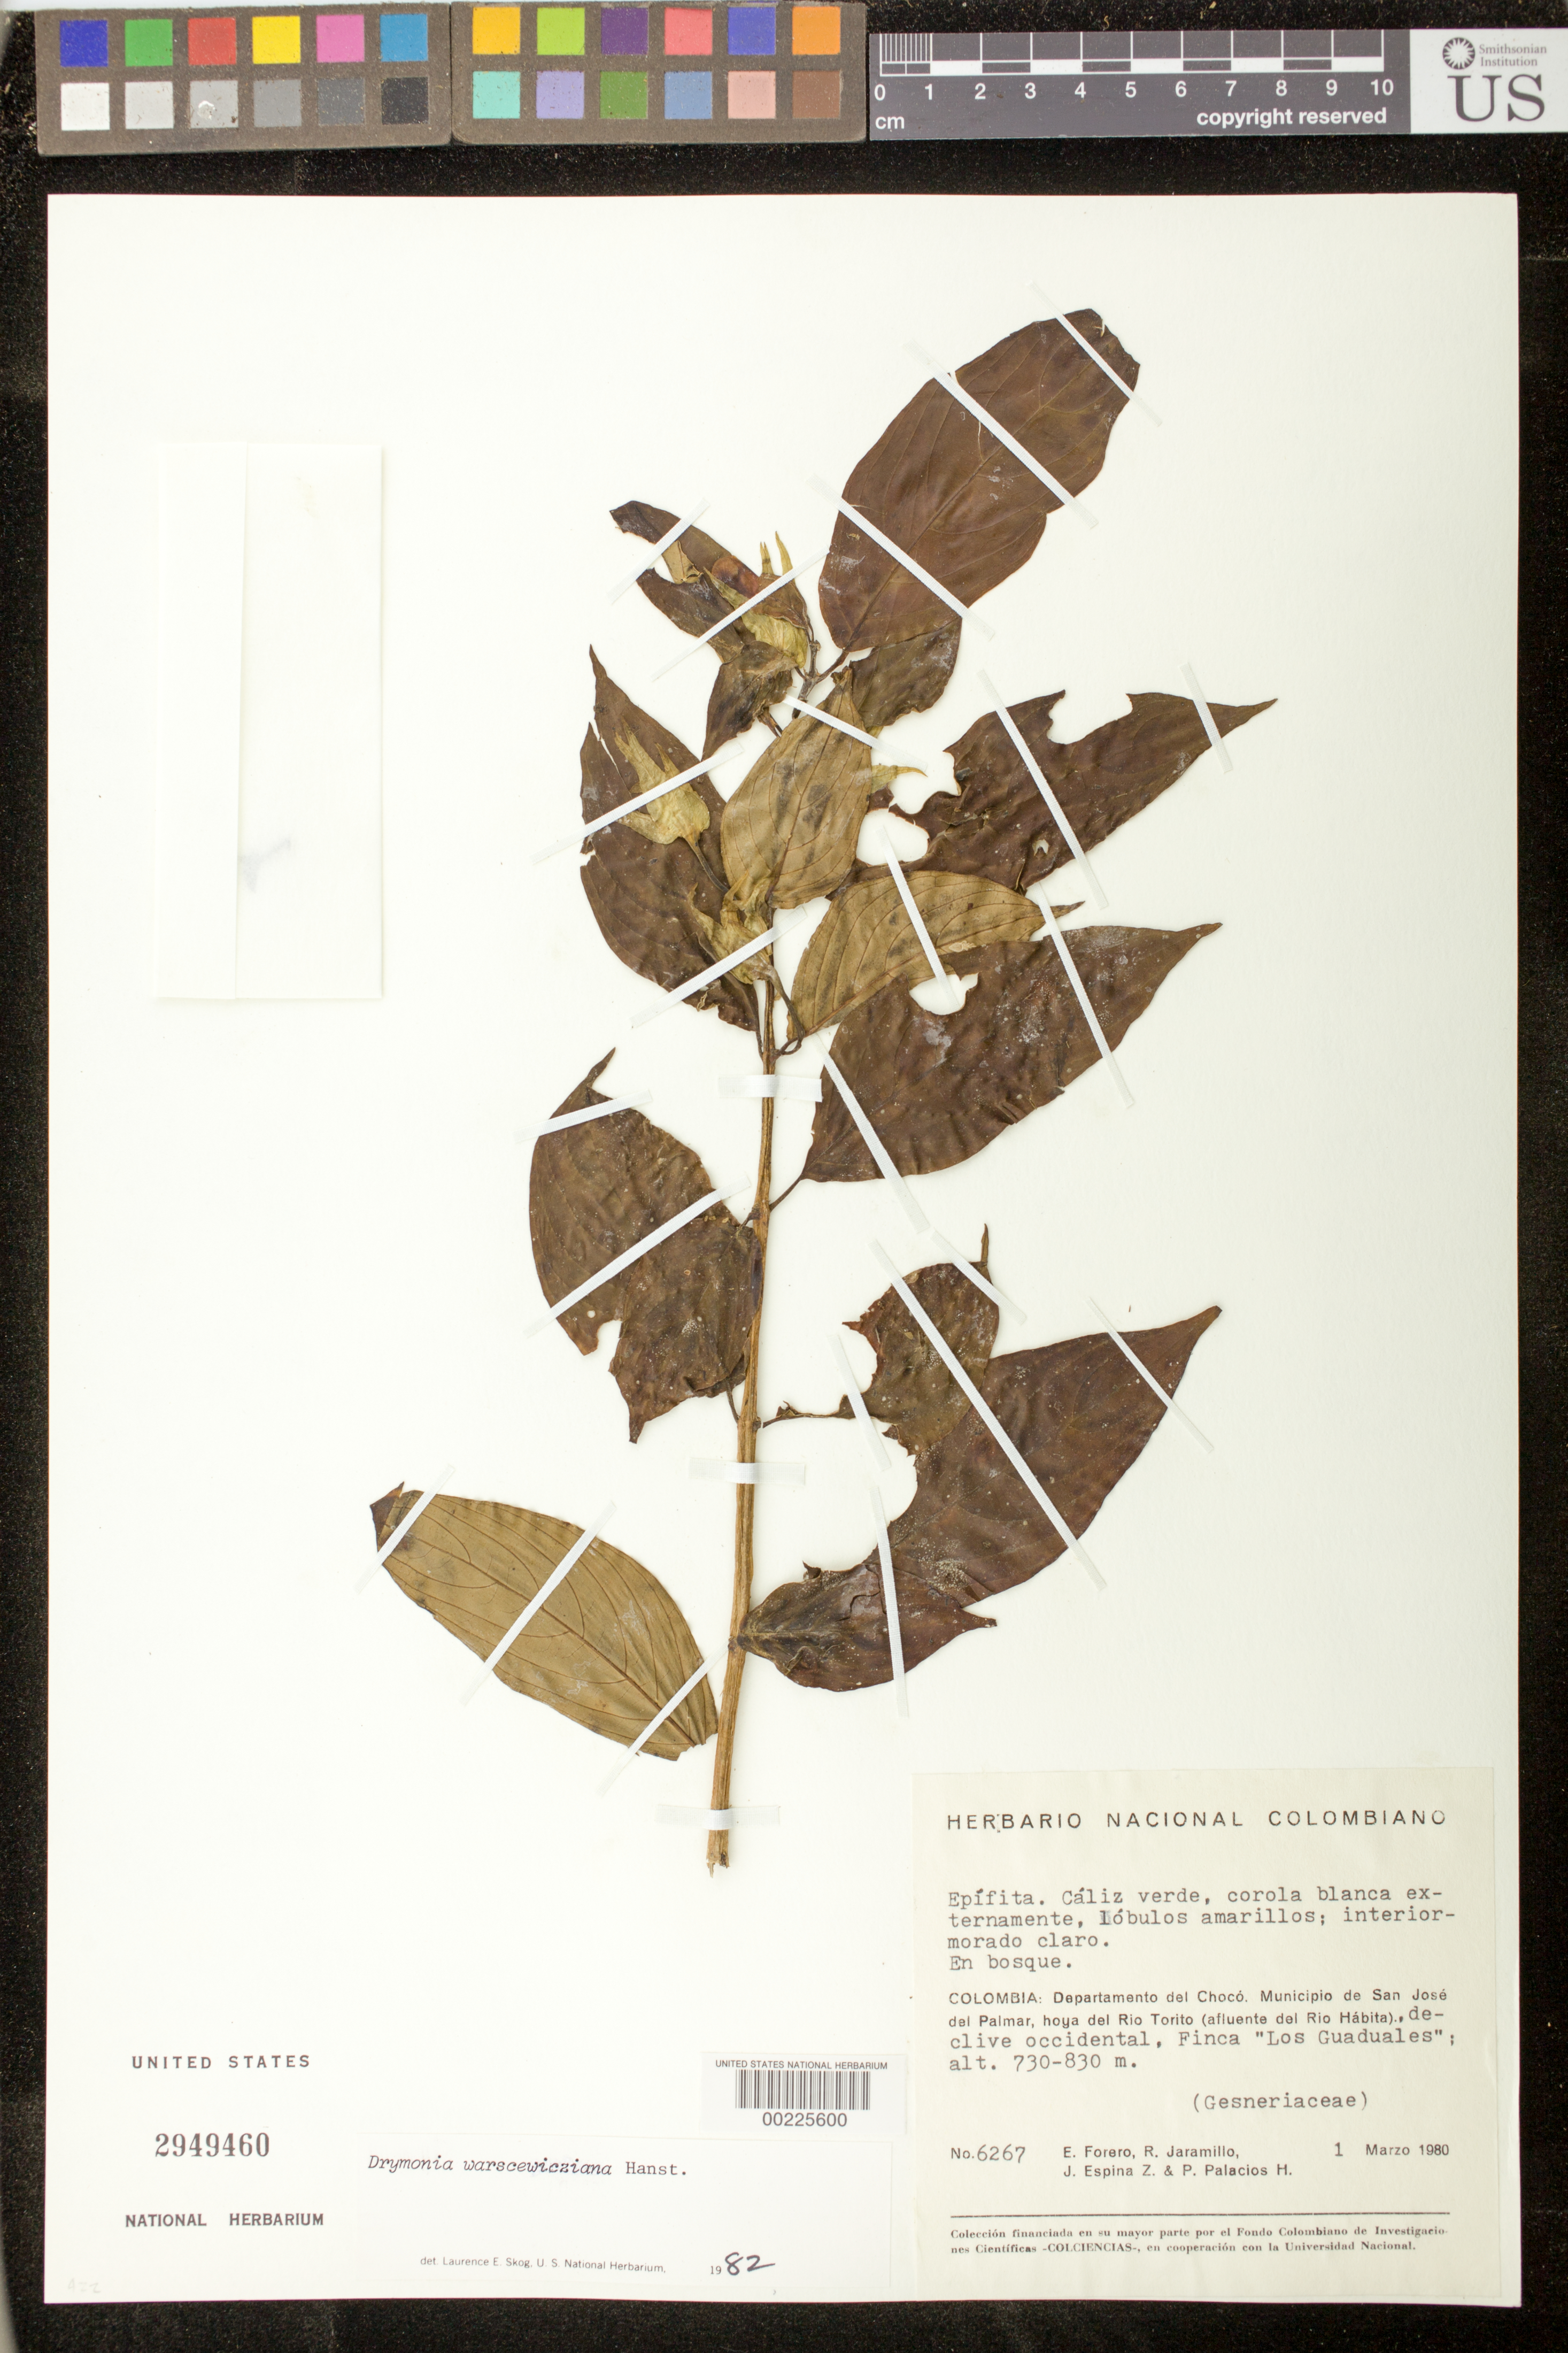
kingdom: Plantae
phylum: Tracheophyta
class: Magnoliopsida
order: Lamiales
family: Gesneriaceae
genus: Drymonia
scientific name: Drymonia warszewicziana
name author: Hanst.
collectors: E. Forero, R. Jaramillo M., J. Espina Z. & P. Palacios H.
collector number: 6267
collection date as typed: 01 Mar 1980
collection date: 1980-03-01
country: Colombia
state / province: Chocó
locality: Mun. of San Jose del Palmar, valley of Rio Torito (tributary of Rio Habita), western slope, Finca "Los Guaduales"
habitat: In forest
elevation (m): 730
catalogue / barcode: US 2949460